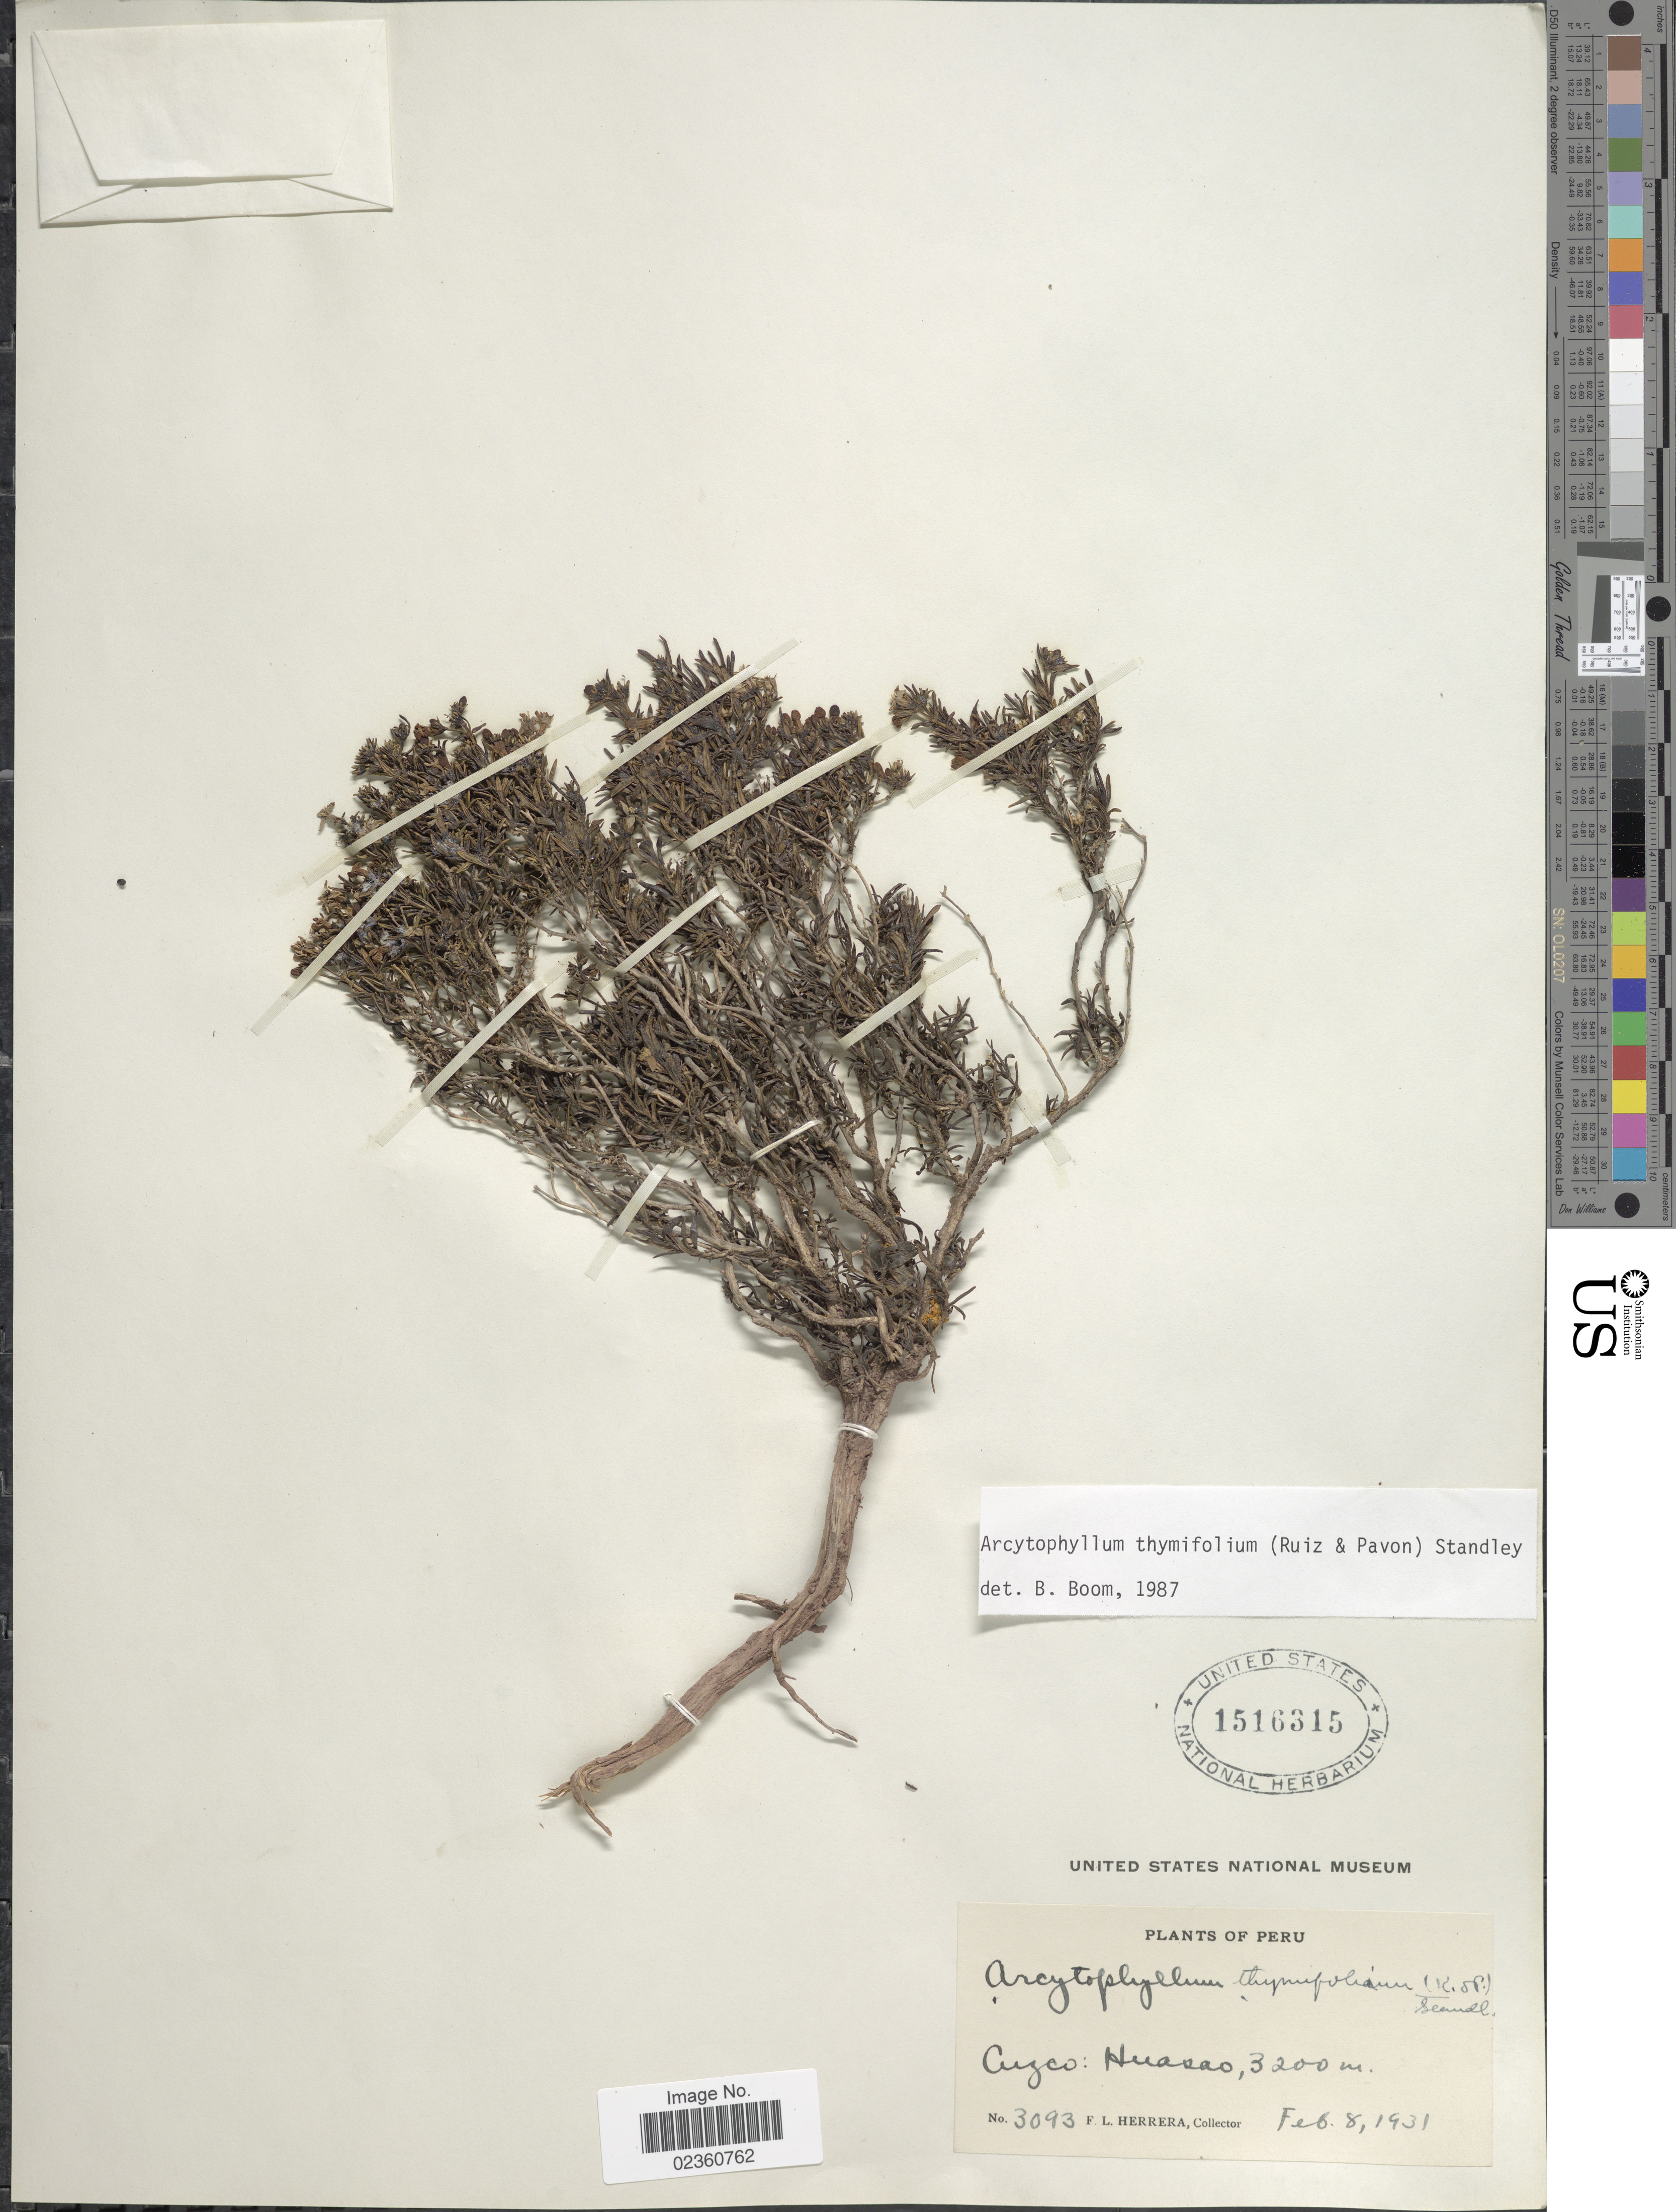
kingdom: Plantae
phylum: Tracheophyta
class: Magnoliopsida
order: Gentianales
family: Rubiaceae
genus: Arcytophyllum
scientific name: Arcytophyllum thymifolium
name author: (Ruiz & Pav.) Standl.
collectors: F. L. Herrera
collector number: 3093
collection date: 1931-02-08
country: Peru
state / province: Cusco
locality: Cuzco: Huasao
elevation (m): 3200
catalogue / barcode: US 1516315